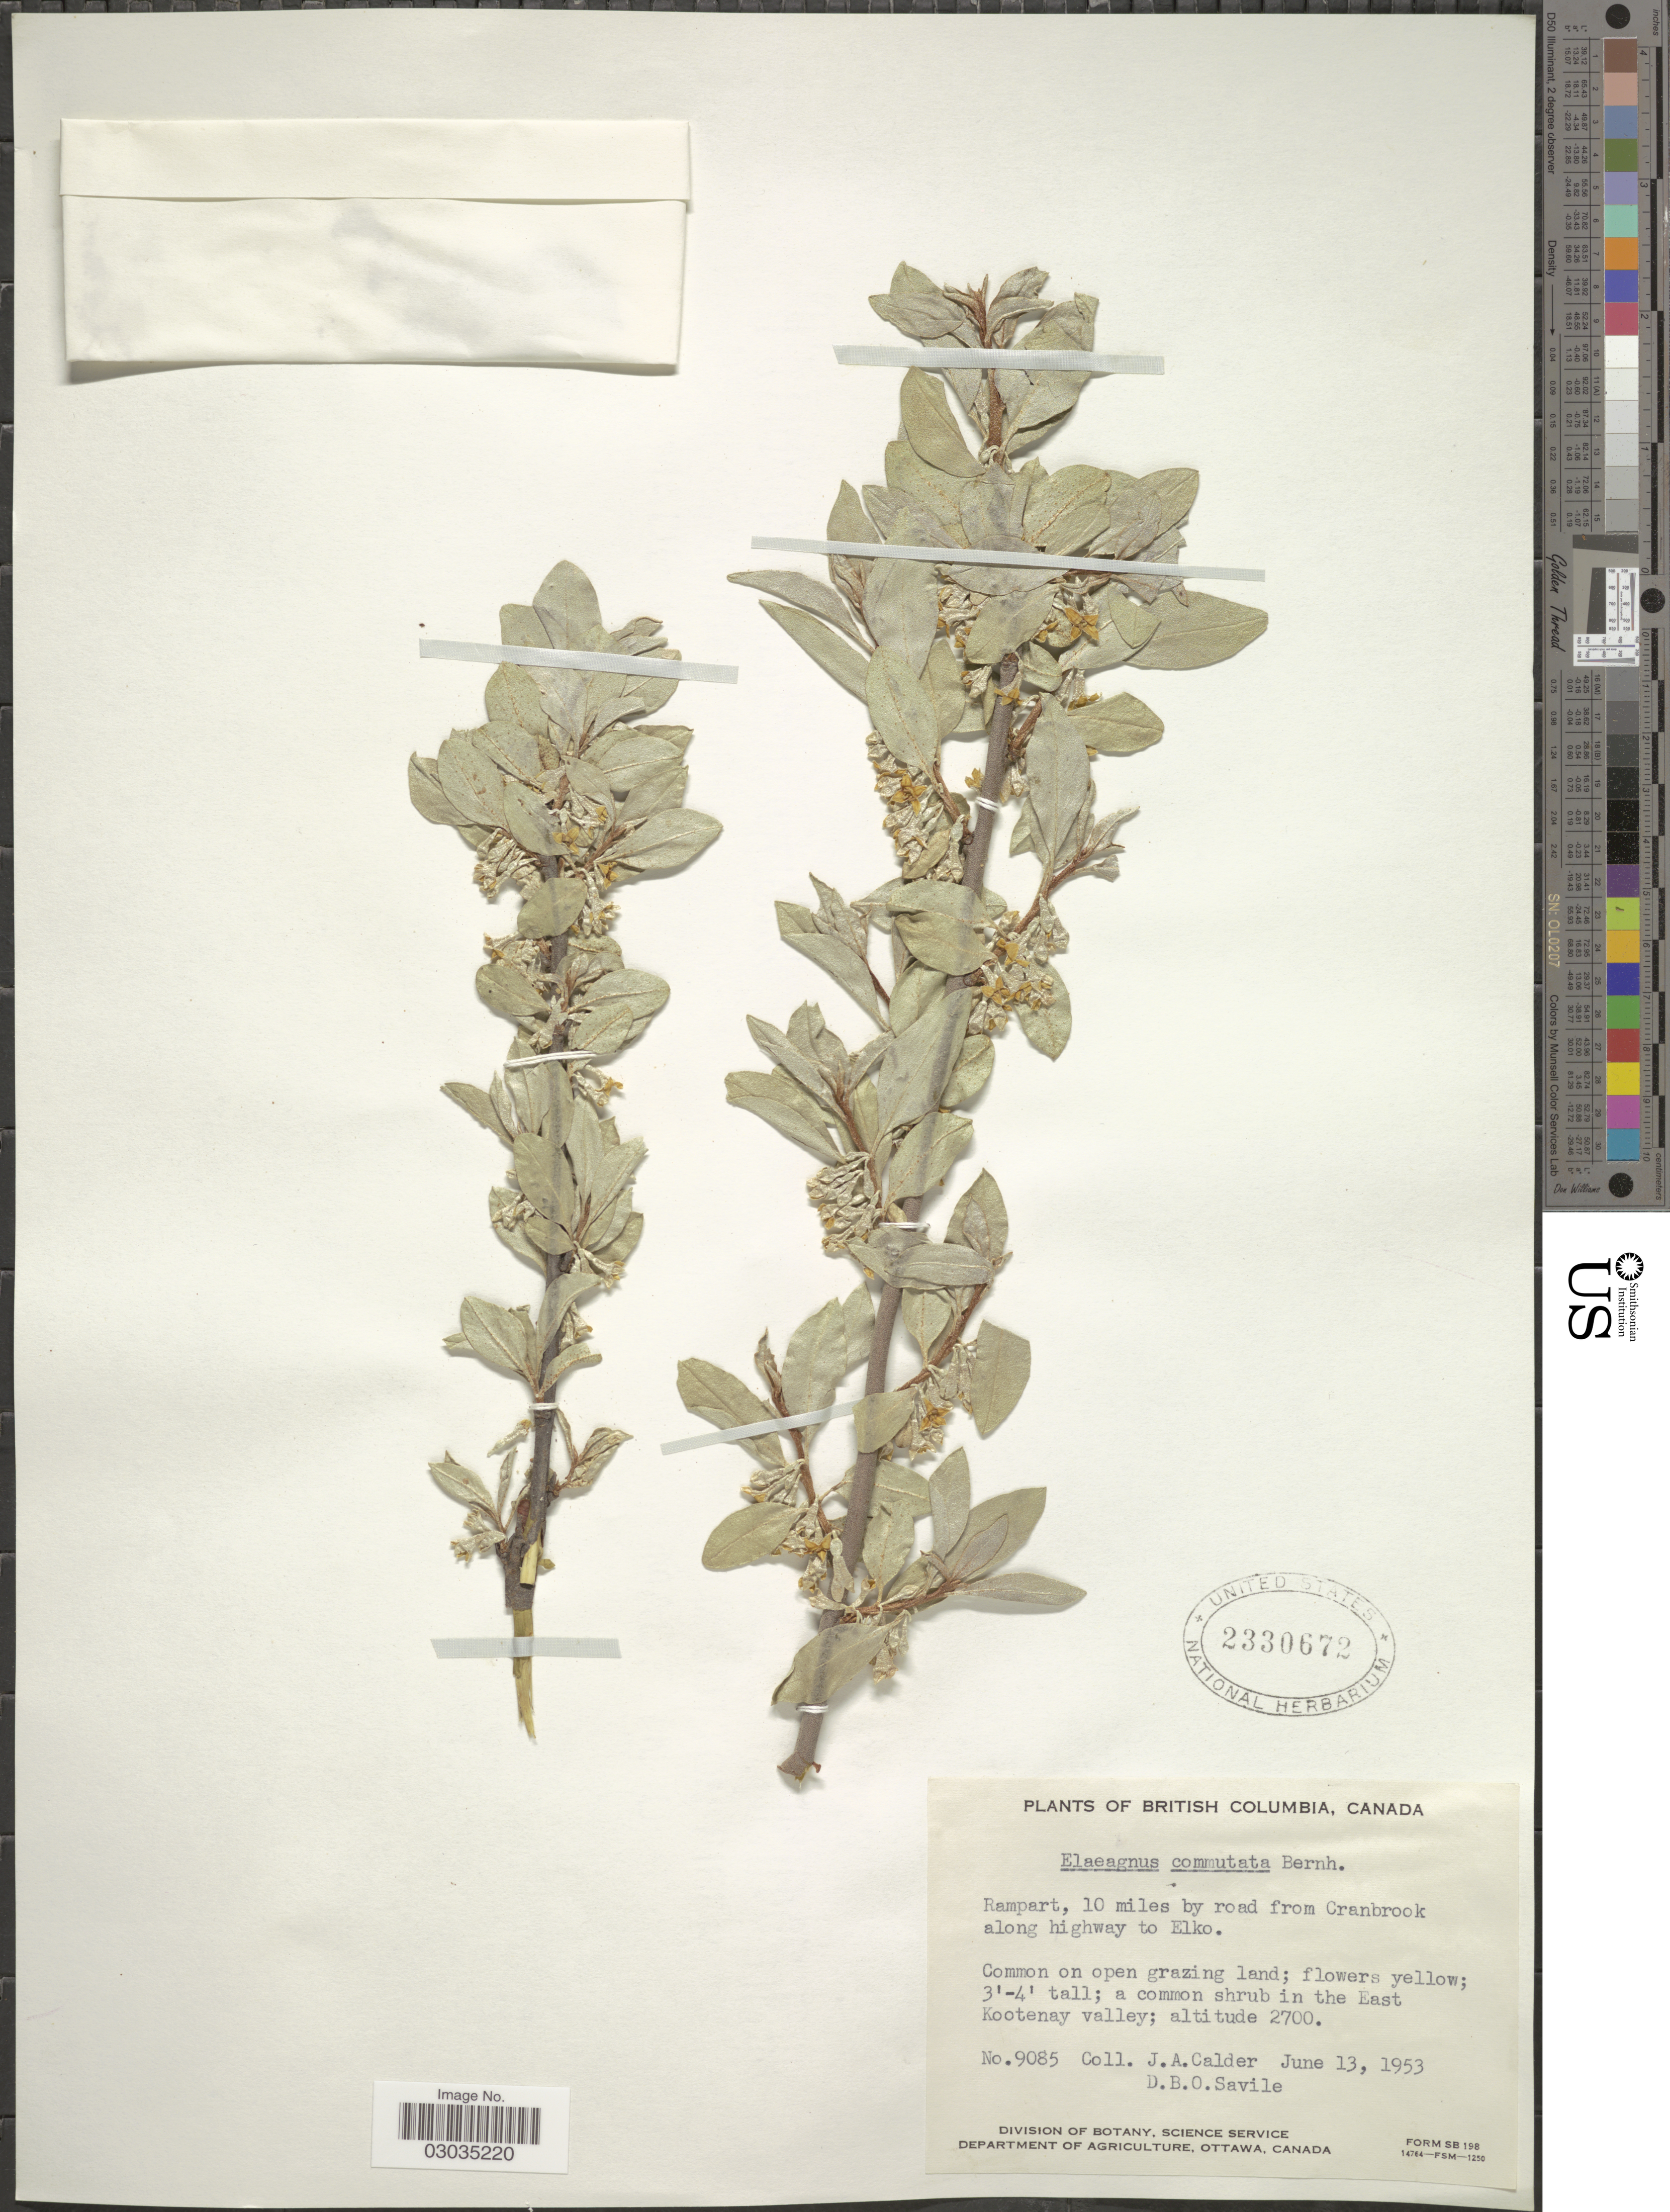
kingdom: Plantae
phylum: Tracheophyta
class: Magnoliopsida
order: Rosales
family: Elaeagnaceae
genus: Elaeagnus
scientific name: Elaeagnus commutata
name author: Bernh. ex Rydb.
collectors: J. A. Calder & D. Savile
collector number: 9085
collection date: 1953-06-13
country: Canada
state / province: British Columbia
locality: Rampart, 10 miles by road from Cranbrook along highway to Elko, in the East Kootenay valley.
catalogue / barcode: US 2330672